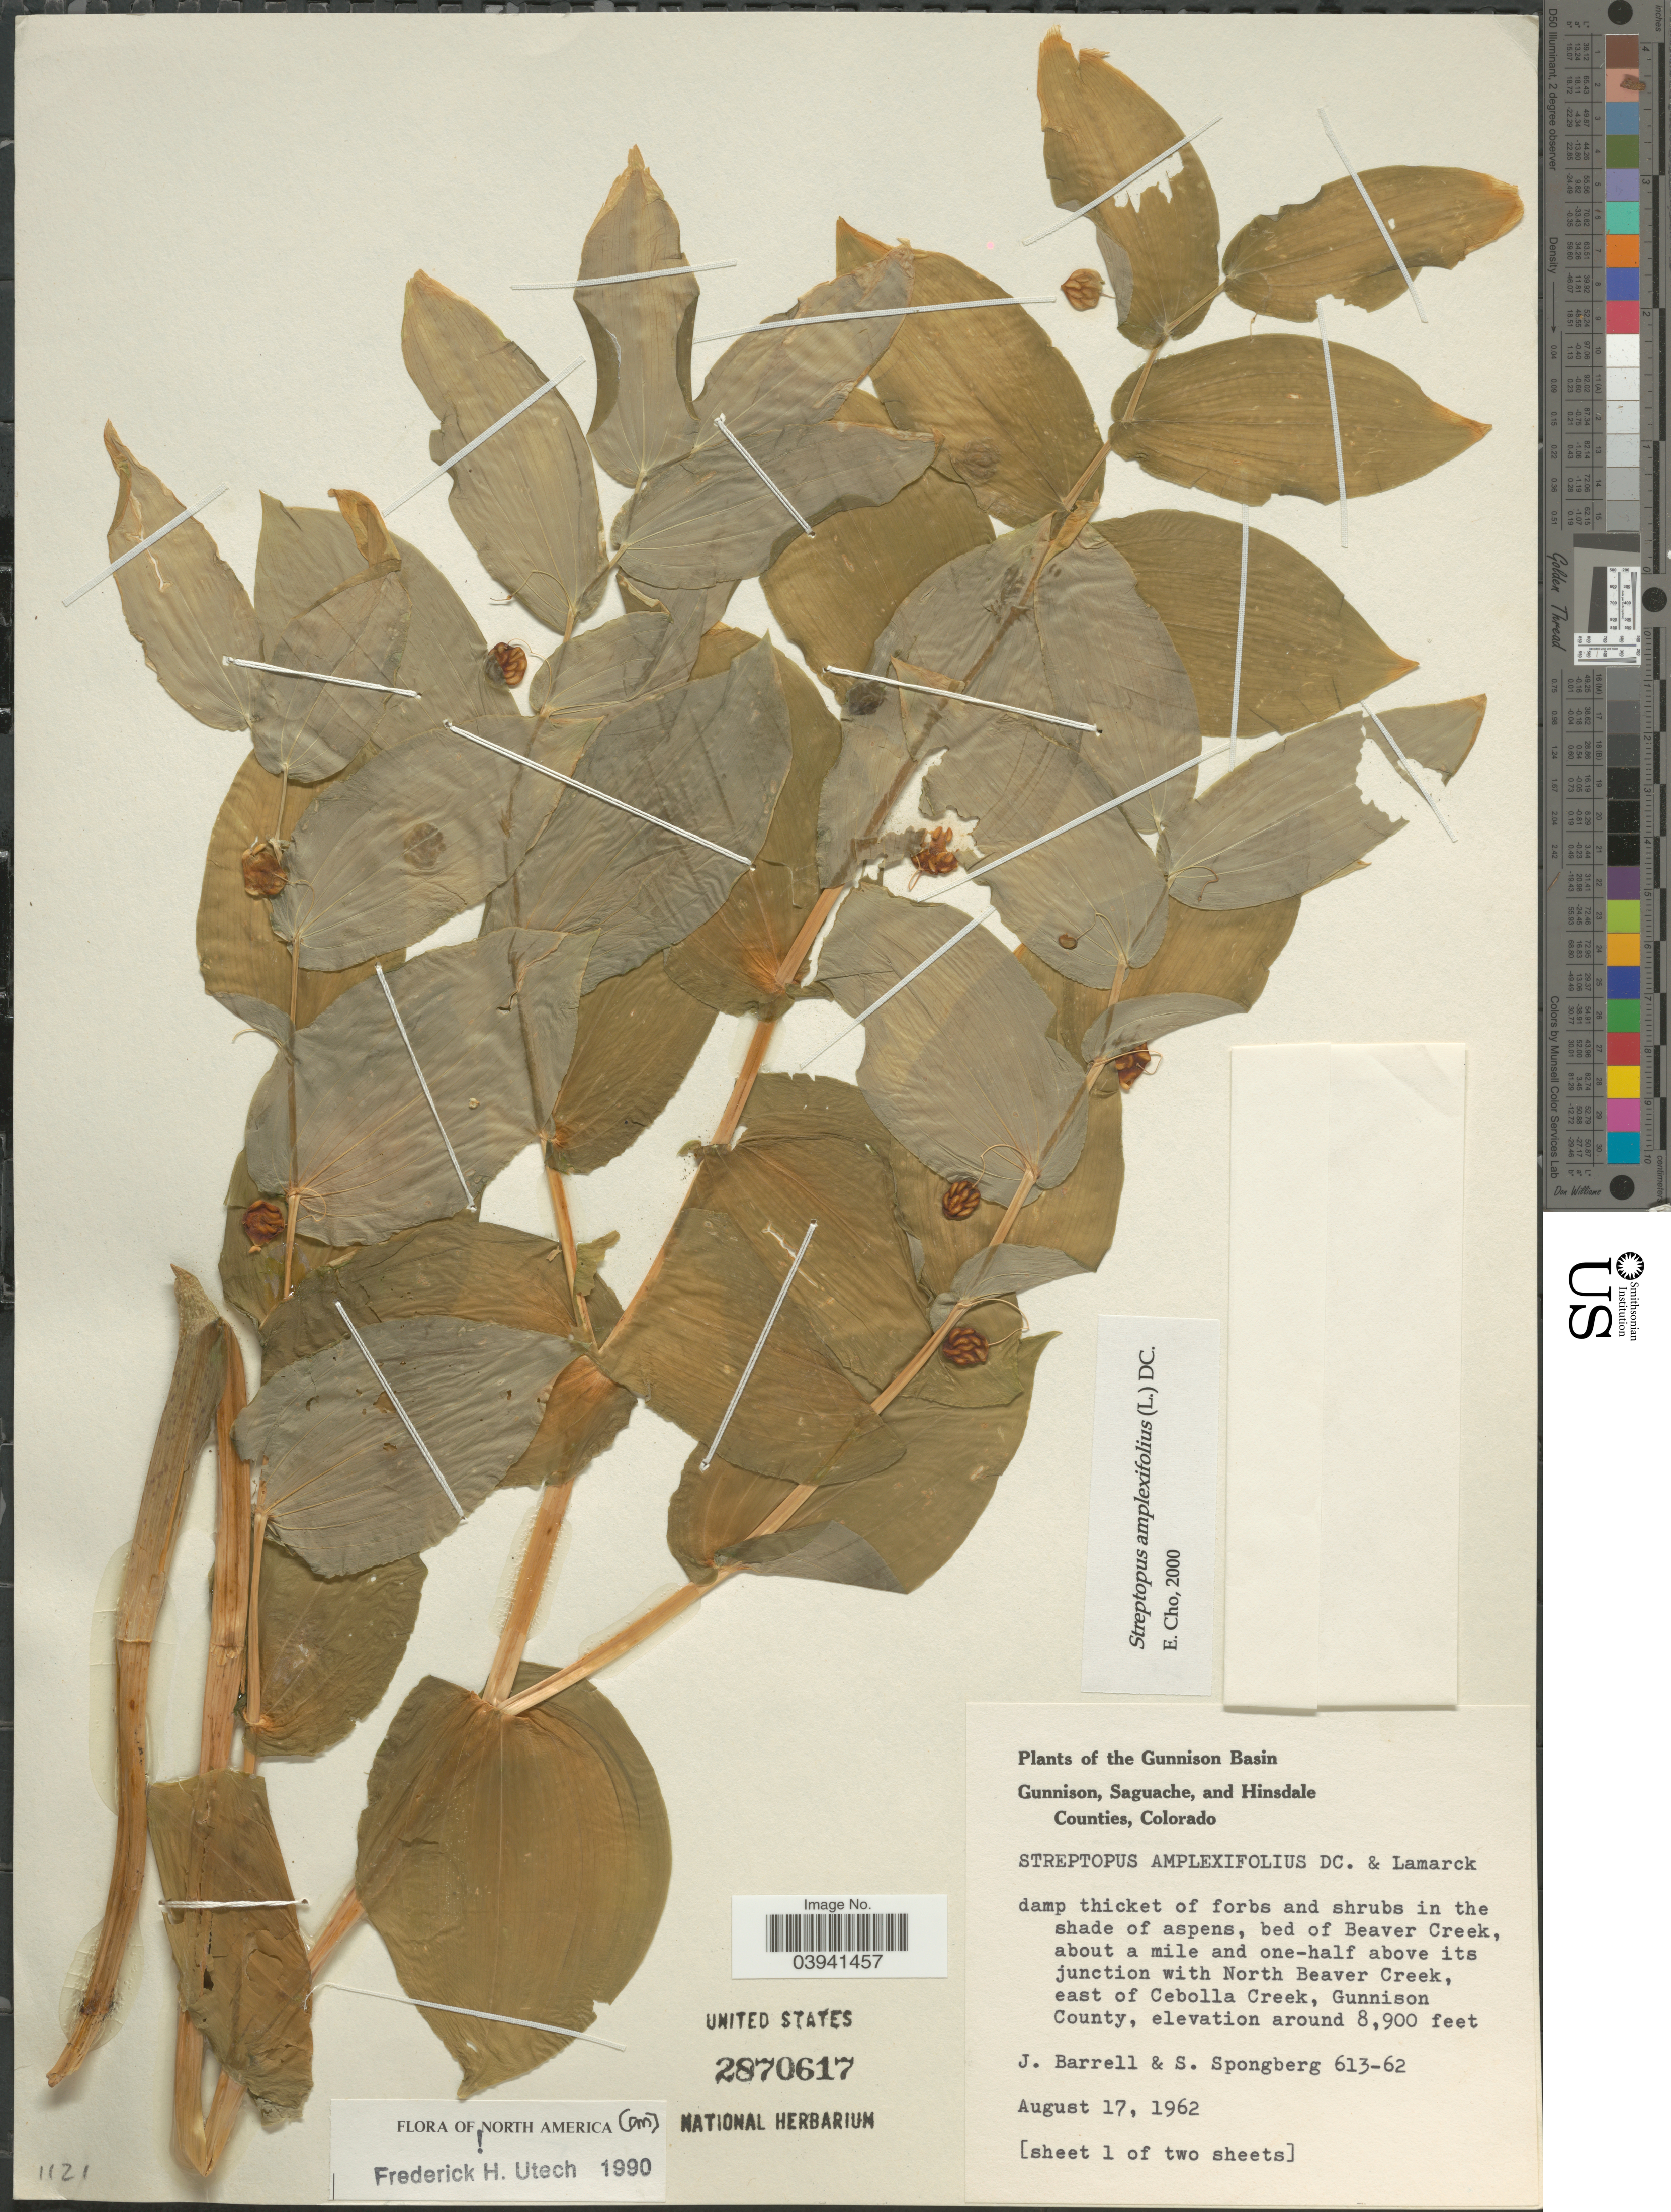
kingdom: Plantae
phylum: Tracheophyta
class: Liliopsida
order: Liliales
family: Liliaceae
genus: Streptopus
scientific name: Streptopus amplexifolius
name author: (L.) DC.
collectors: J. Barrell & S. A.Spongberg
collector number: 613-62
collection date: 1962-08-17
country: United States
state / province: Colorado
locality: The Gunnison Basin. Damp thicket of forbs and shrubs in the shade of aspens, bed of Beaver Creek, about a mile and one-half above its junction with North Beaver Creek, east of Cebolla Creek, Gunnison County.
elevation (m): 2713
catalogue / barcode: US 2870617